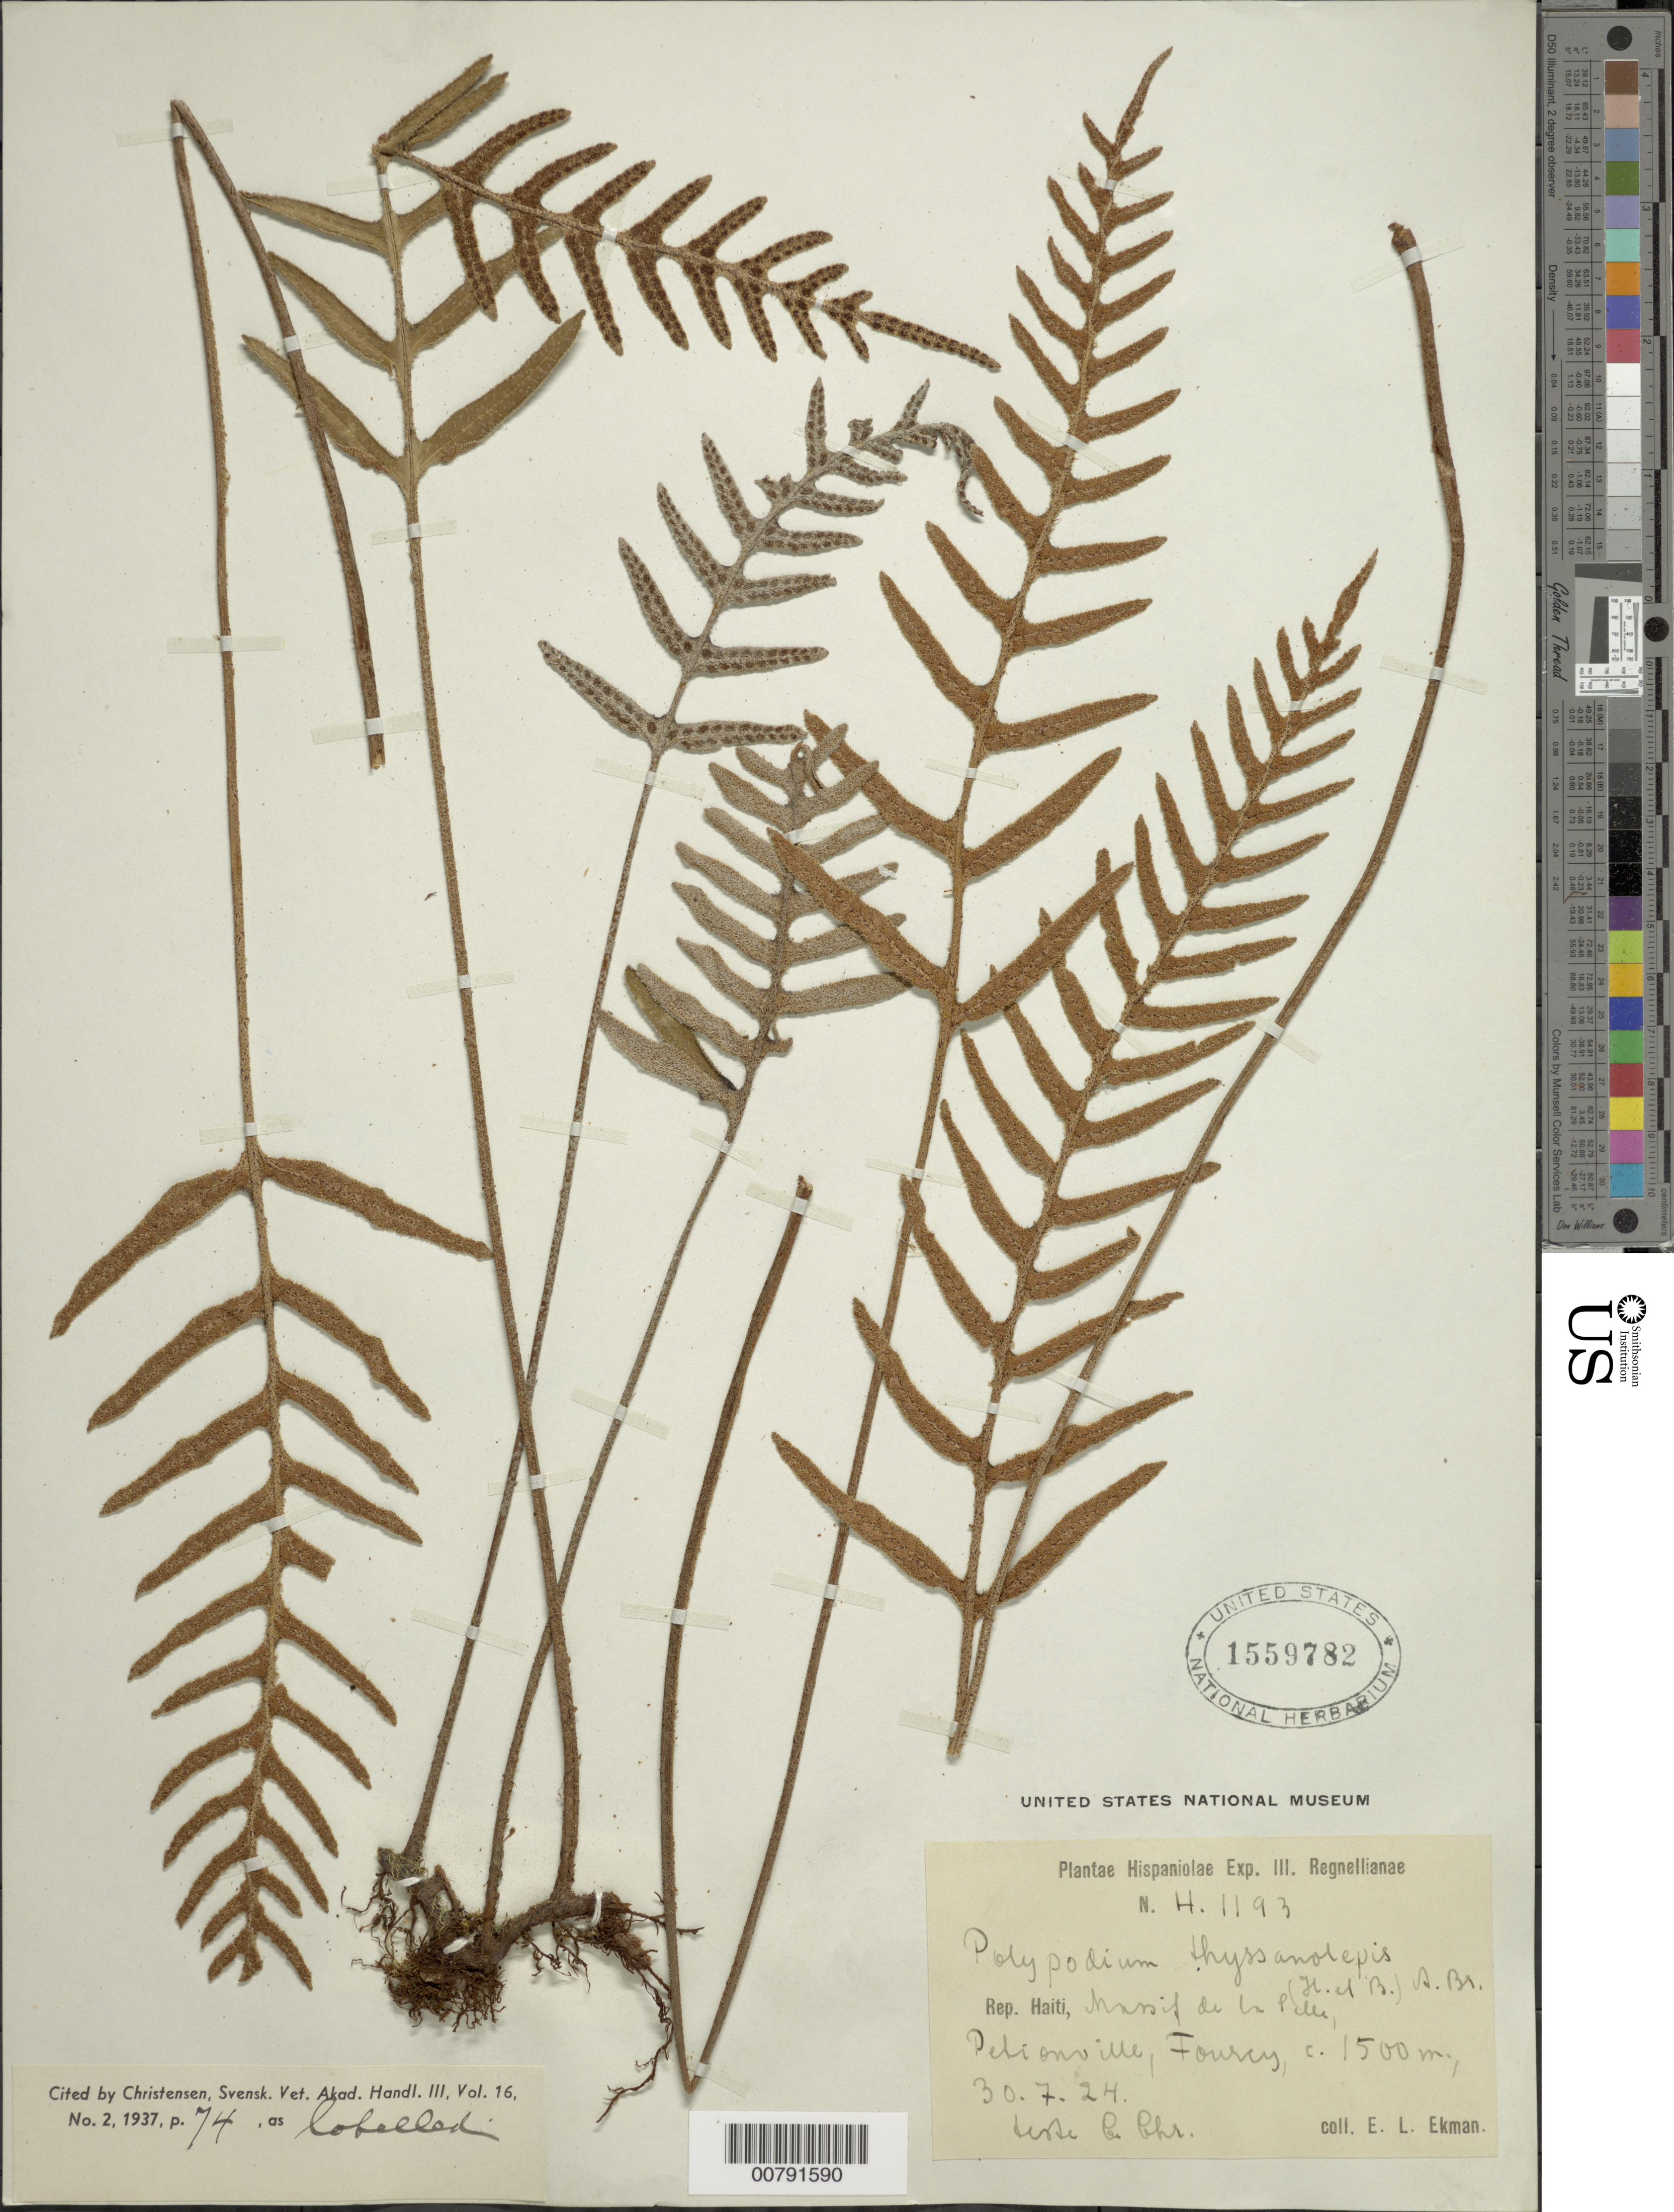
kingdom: Plantae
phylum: Tracheophyta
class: Polypodiopsida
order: Polypodiales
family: Polypodiaceae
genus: Pleopeltis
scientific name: Pleopeltis thyssanolepis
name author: (A. Braun ex Klotzsch) E.G. Andrews & Windham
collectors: E. L. Ekman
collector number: H 1193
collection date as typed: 30 Jul 1924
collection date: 1924-07-30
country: Haiti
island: Hispaniola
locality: Massif de la Selle, Petionville, Fourcy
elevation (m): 1500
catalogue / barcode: US 1559782